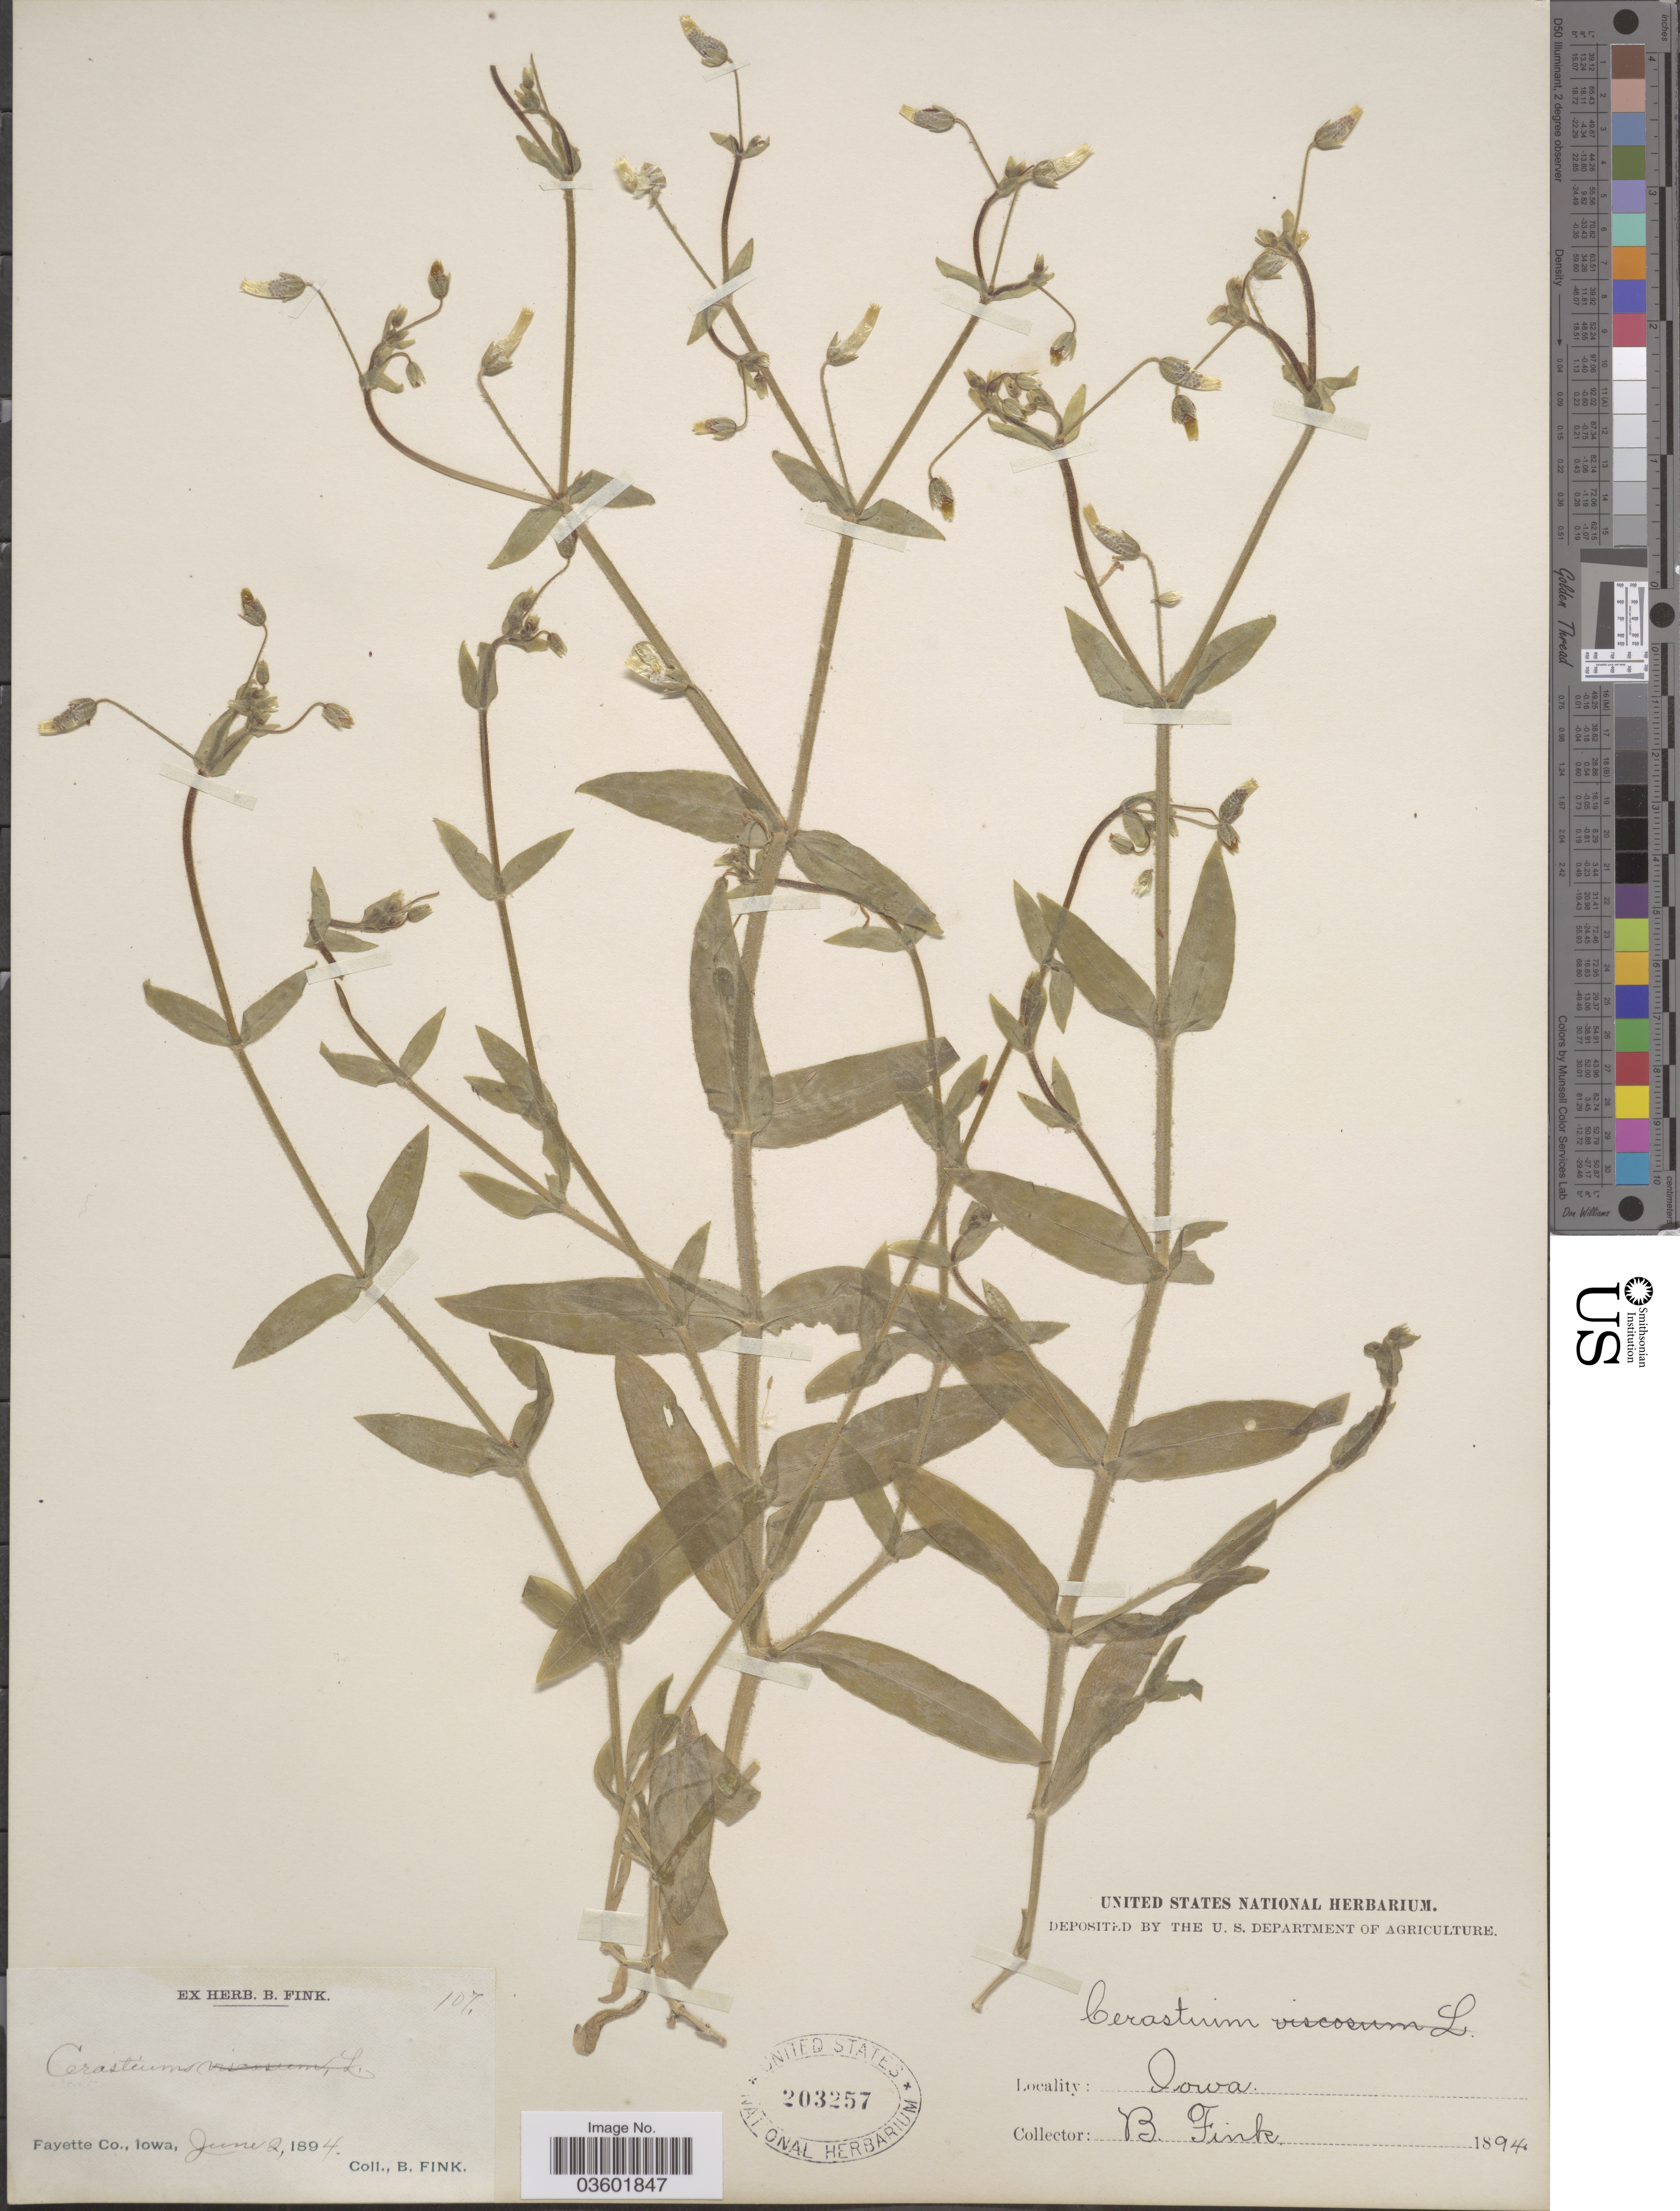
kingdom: Plantae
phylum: Tracheophyta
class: Magnoliopsida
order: Caryophyllales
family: Caryophyllaceae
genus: Cerastium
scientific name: Cerastium longipedunculatum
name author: Muhl.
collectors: B. Fink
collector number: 107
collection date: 1894-06-02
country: United States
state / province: Iowa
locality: Fayette Co.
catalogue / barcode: US 203257